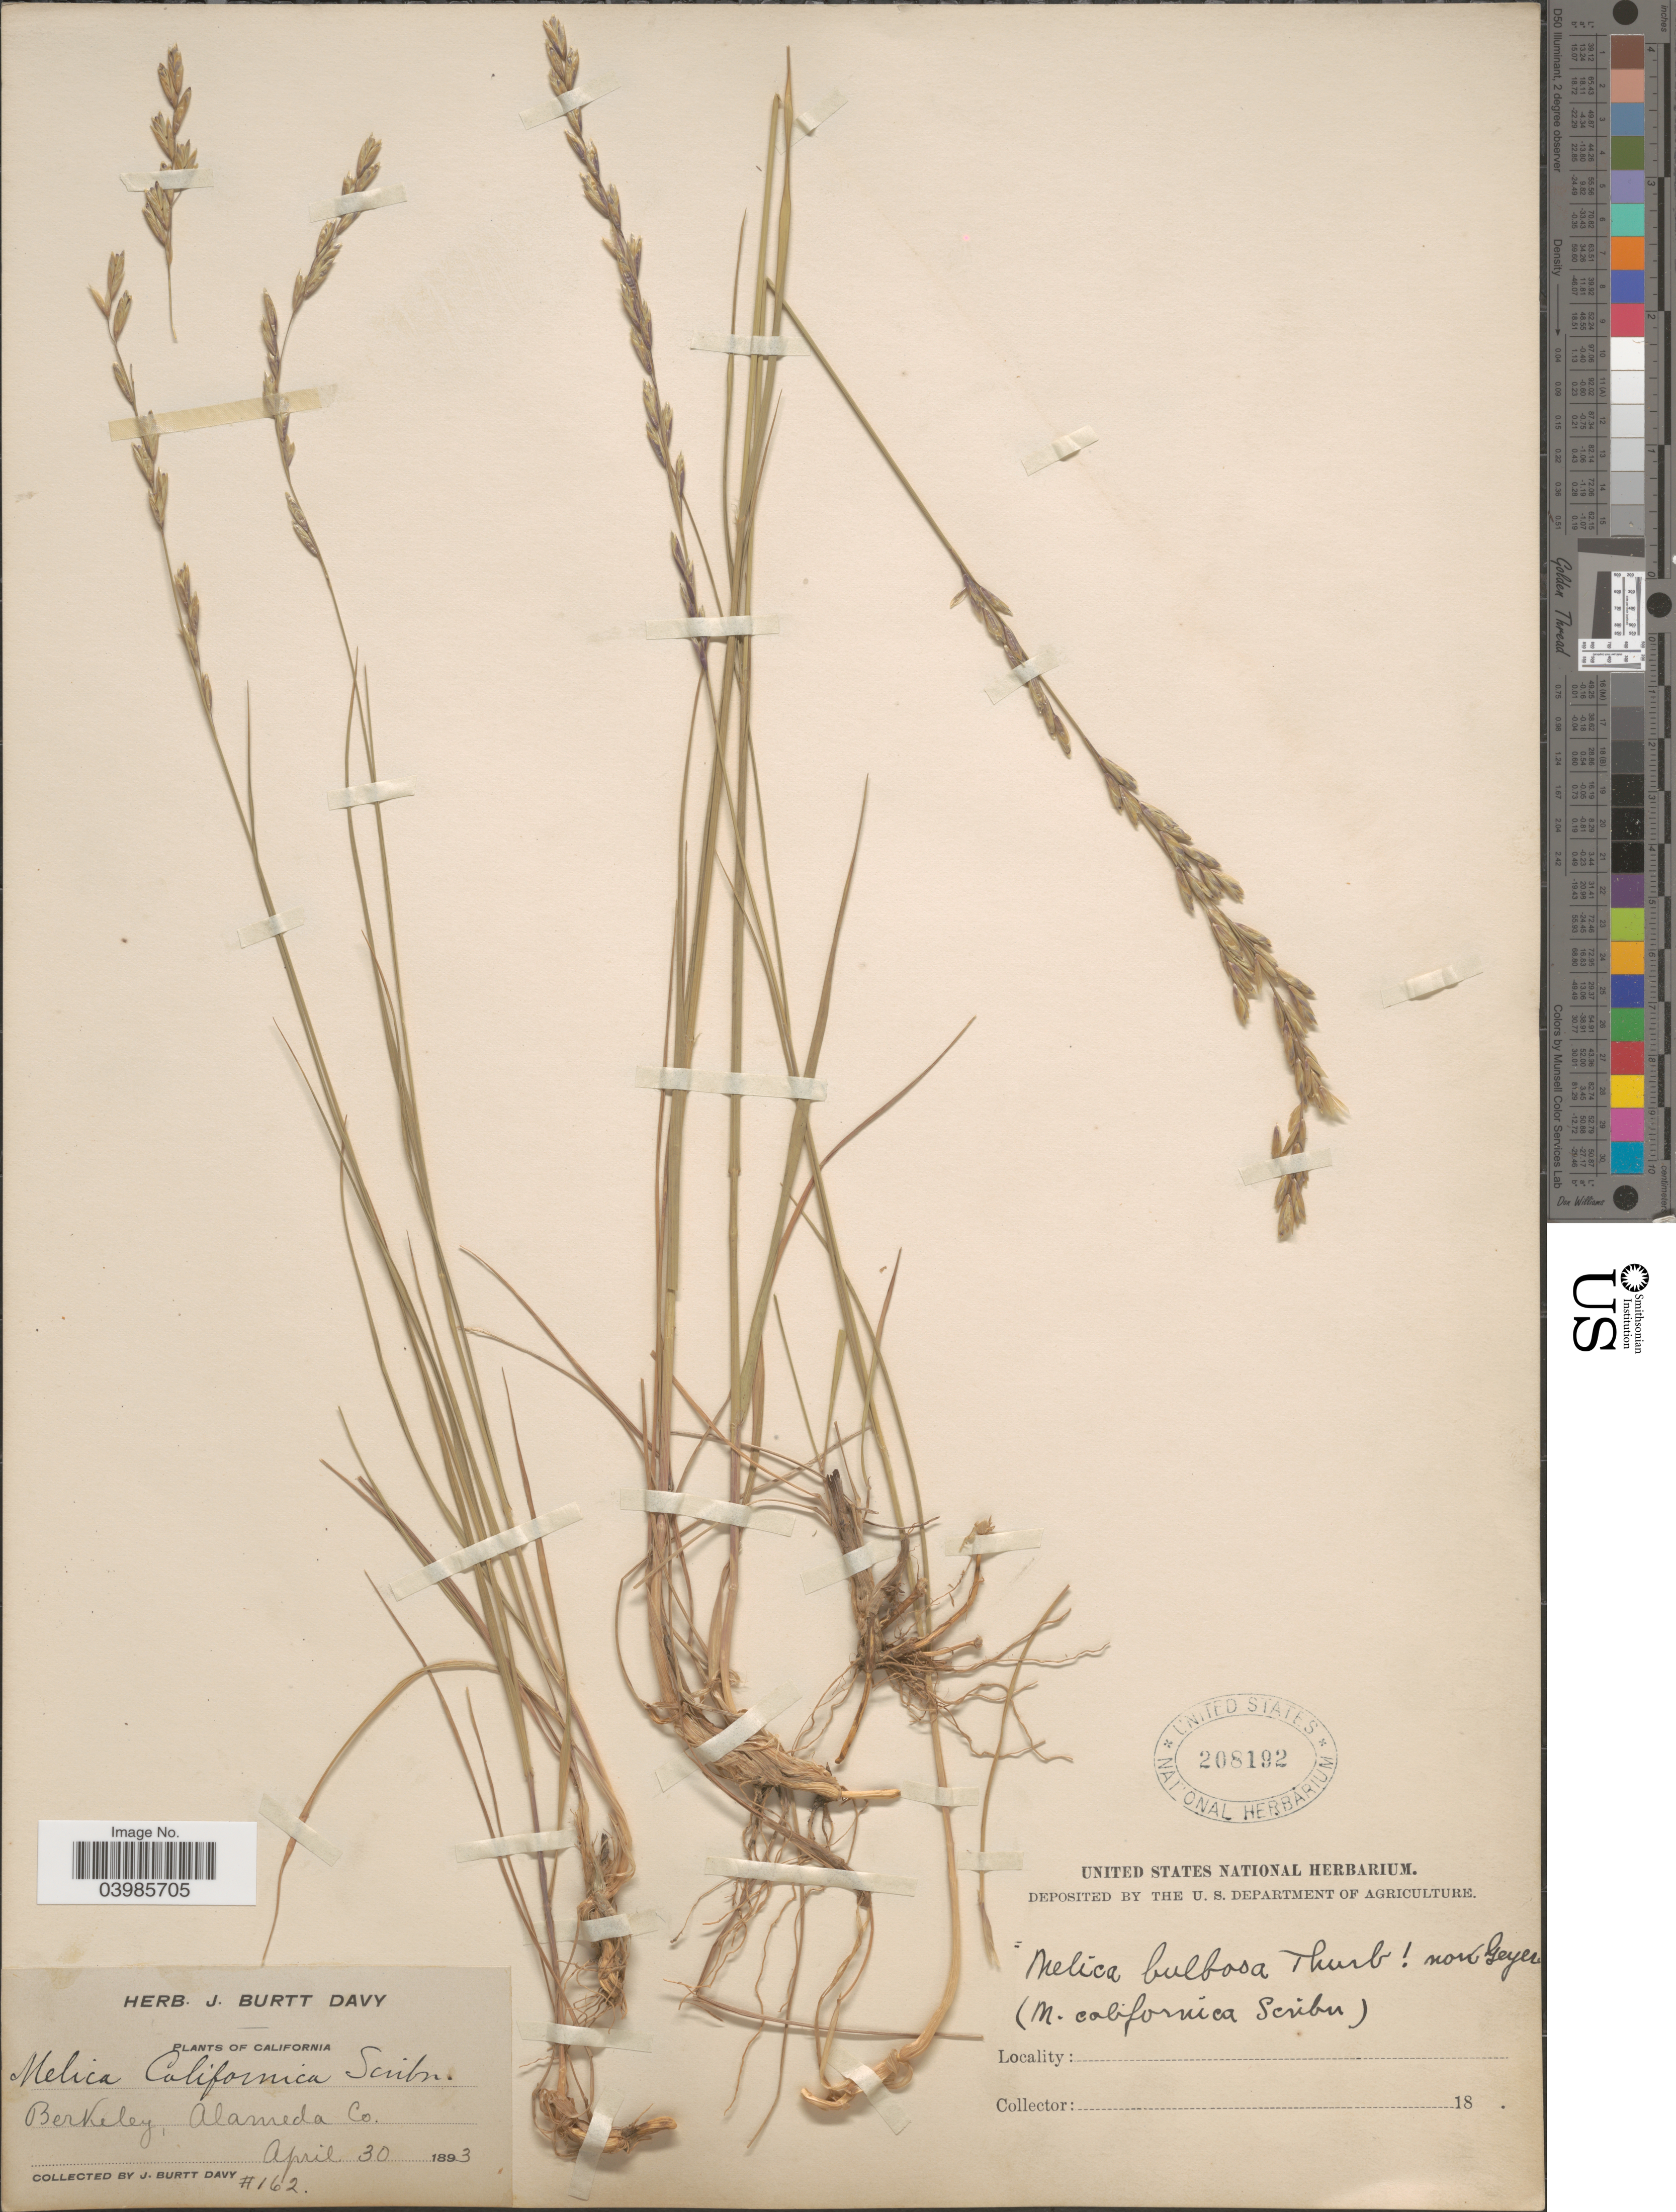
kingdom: Plantae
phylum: Tracheophyta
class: Liliopsida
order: Poales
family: Poaceae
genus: Melica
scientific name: Melica californica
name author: Scribn.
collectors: J. Burtt Davy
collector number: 162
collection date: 1893-04-30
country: United States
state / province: California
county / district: Alameda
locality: Berkeley, Alameda Co.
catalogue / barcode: US 208192